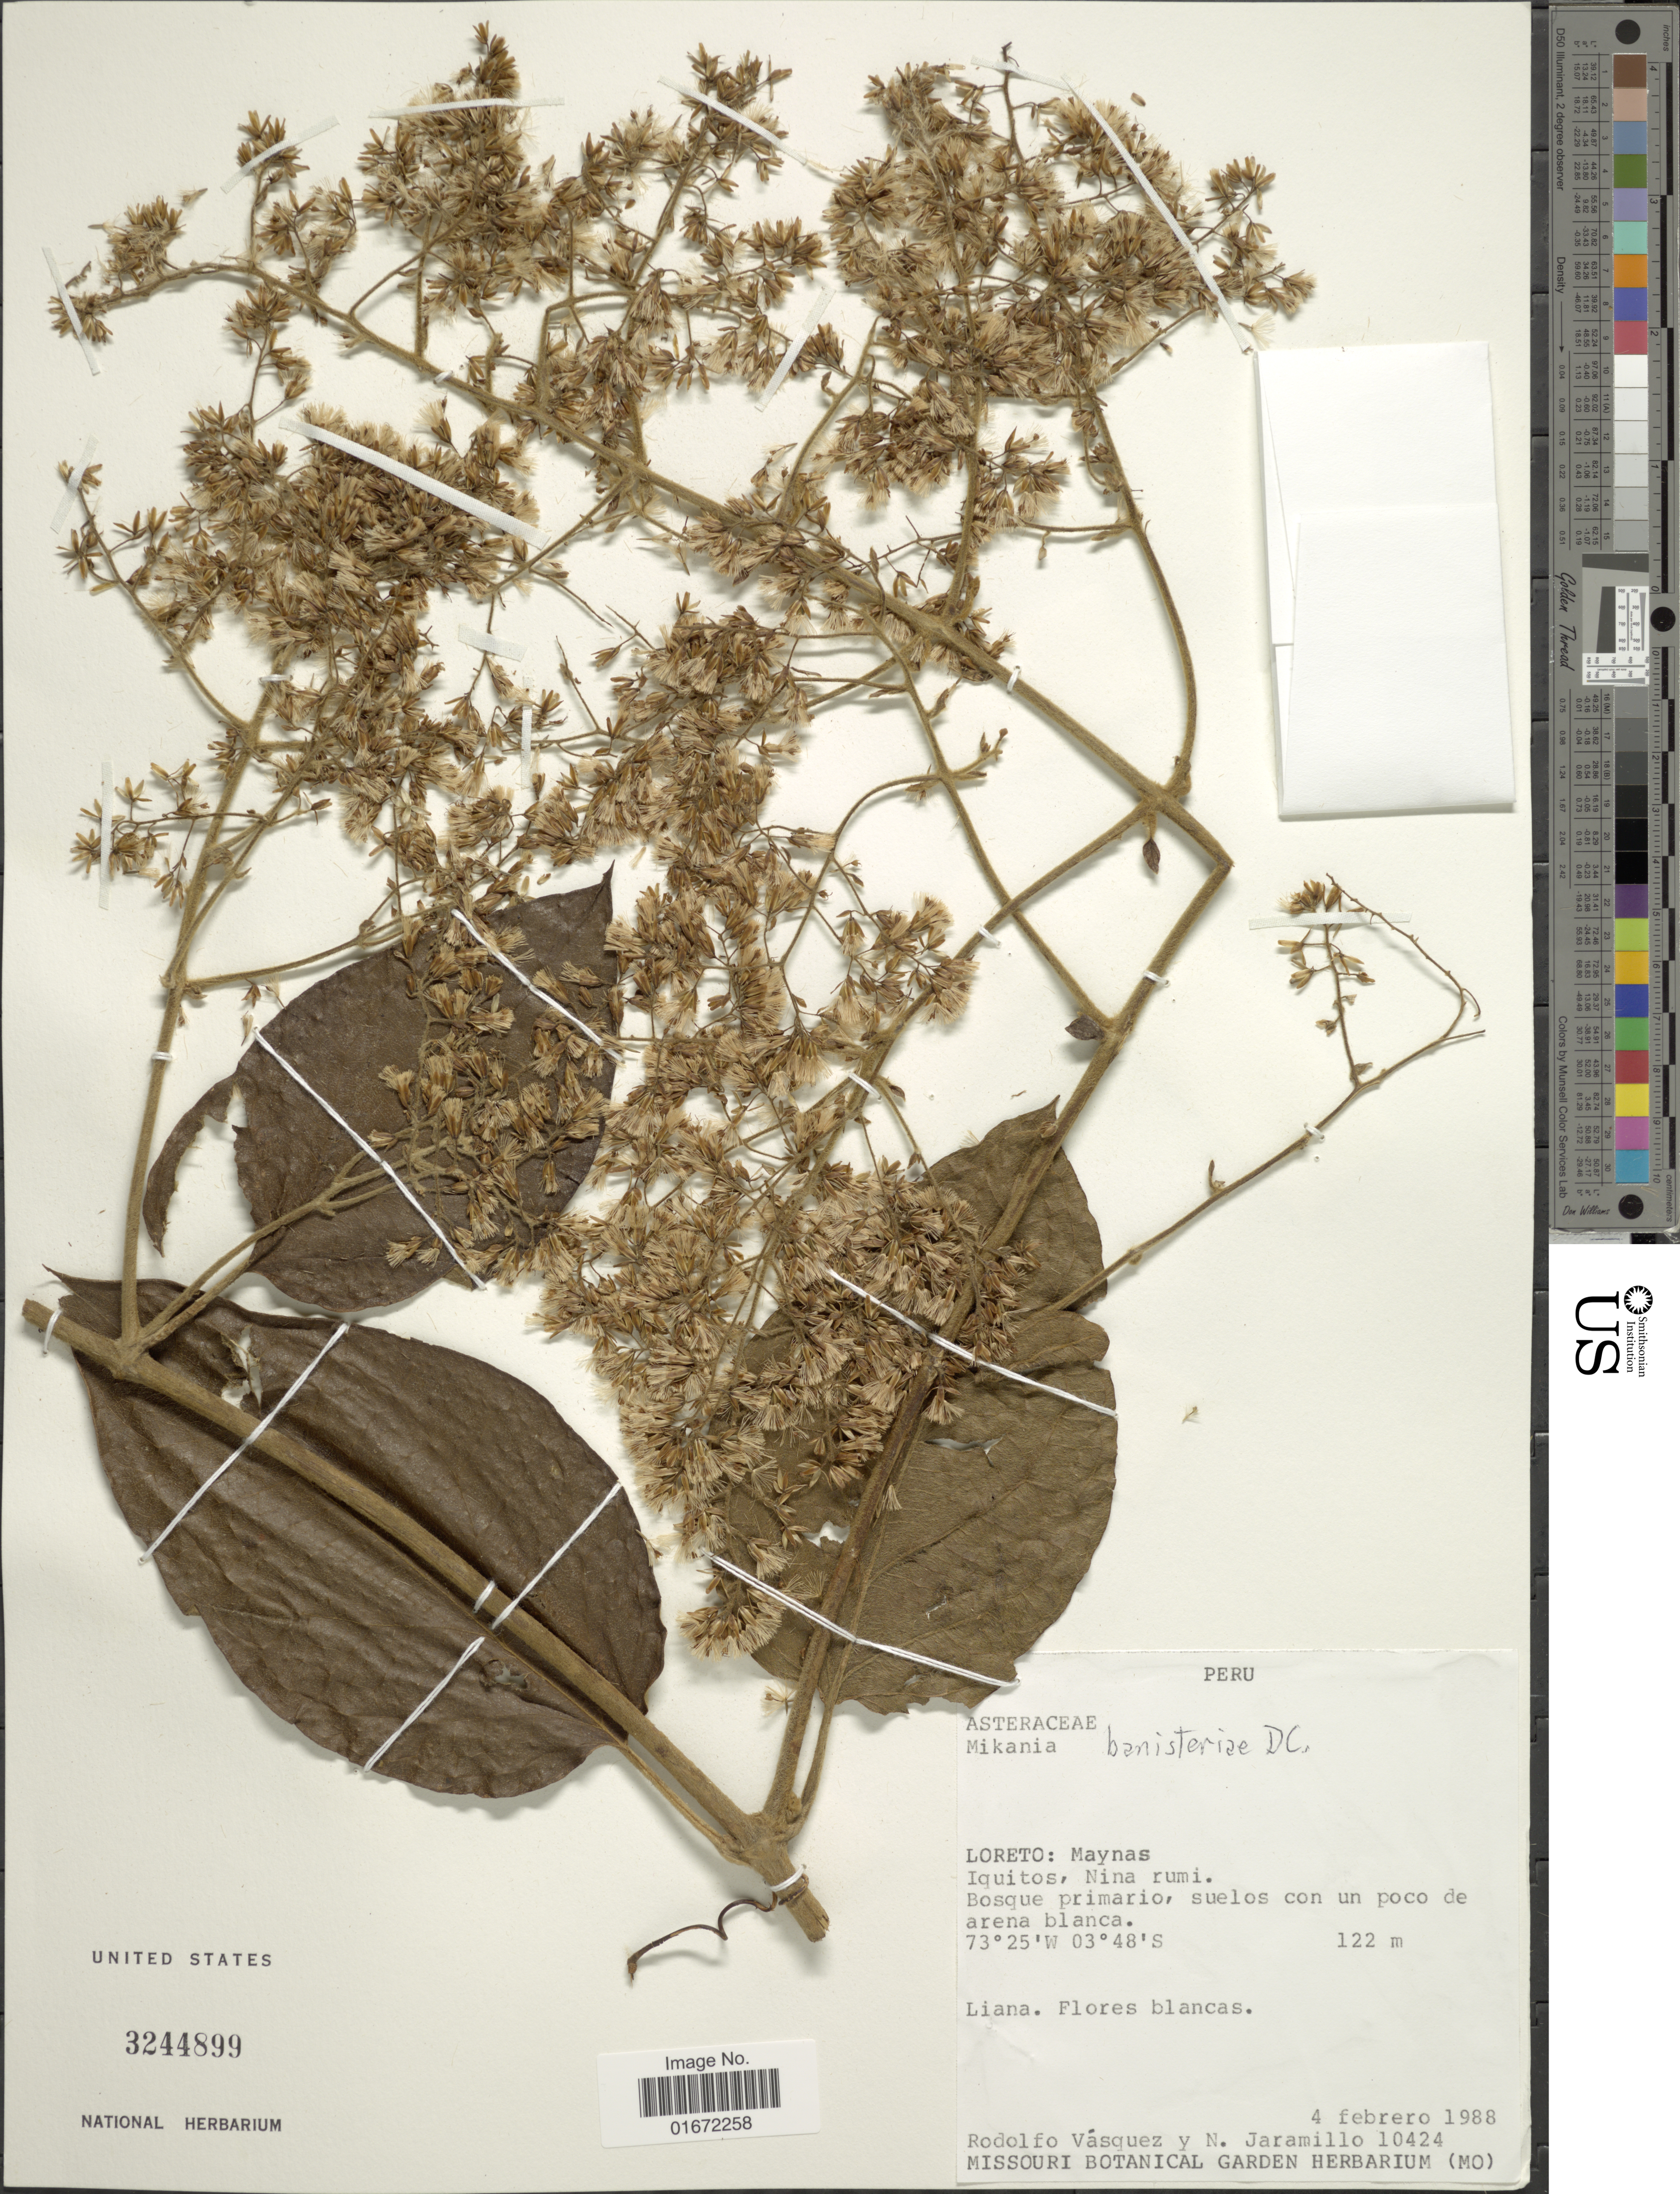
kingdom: Plantae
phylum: Tracheophyta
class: Magnoliopsida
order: Asterales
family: Asteraceae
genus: Mikania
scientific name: Mikania banisteriae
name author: DC.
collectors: R. Vásquez & N. Jaramillo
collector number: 10424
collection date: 1988-02-04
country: Peru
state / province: Loreto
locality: Loreto: Maynas. Iquitos, Nina rumi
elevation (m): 122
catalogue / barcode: US 3244899